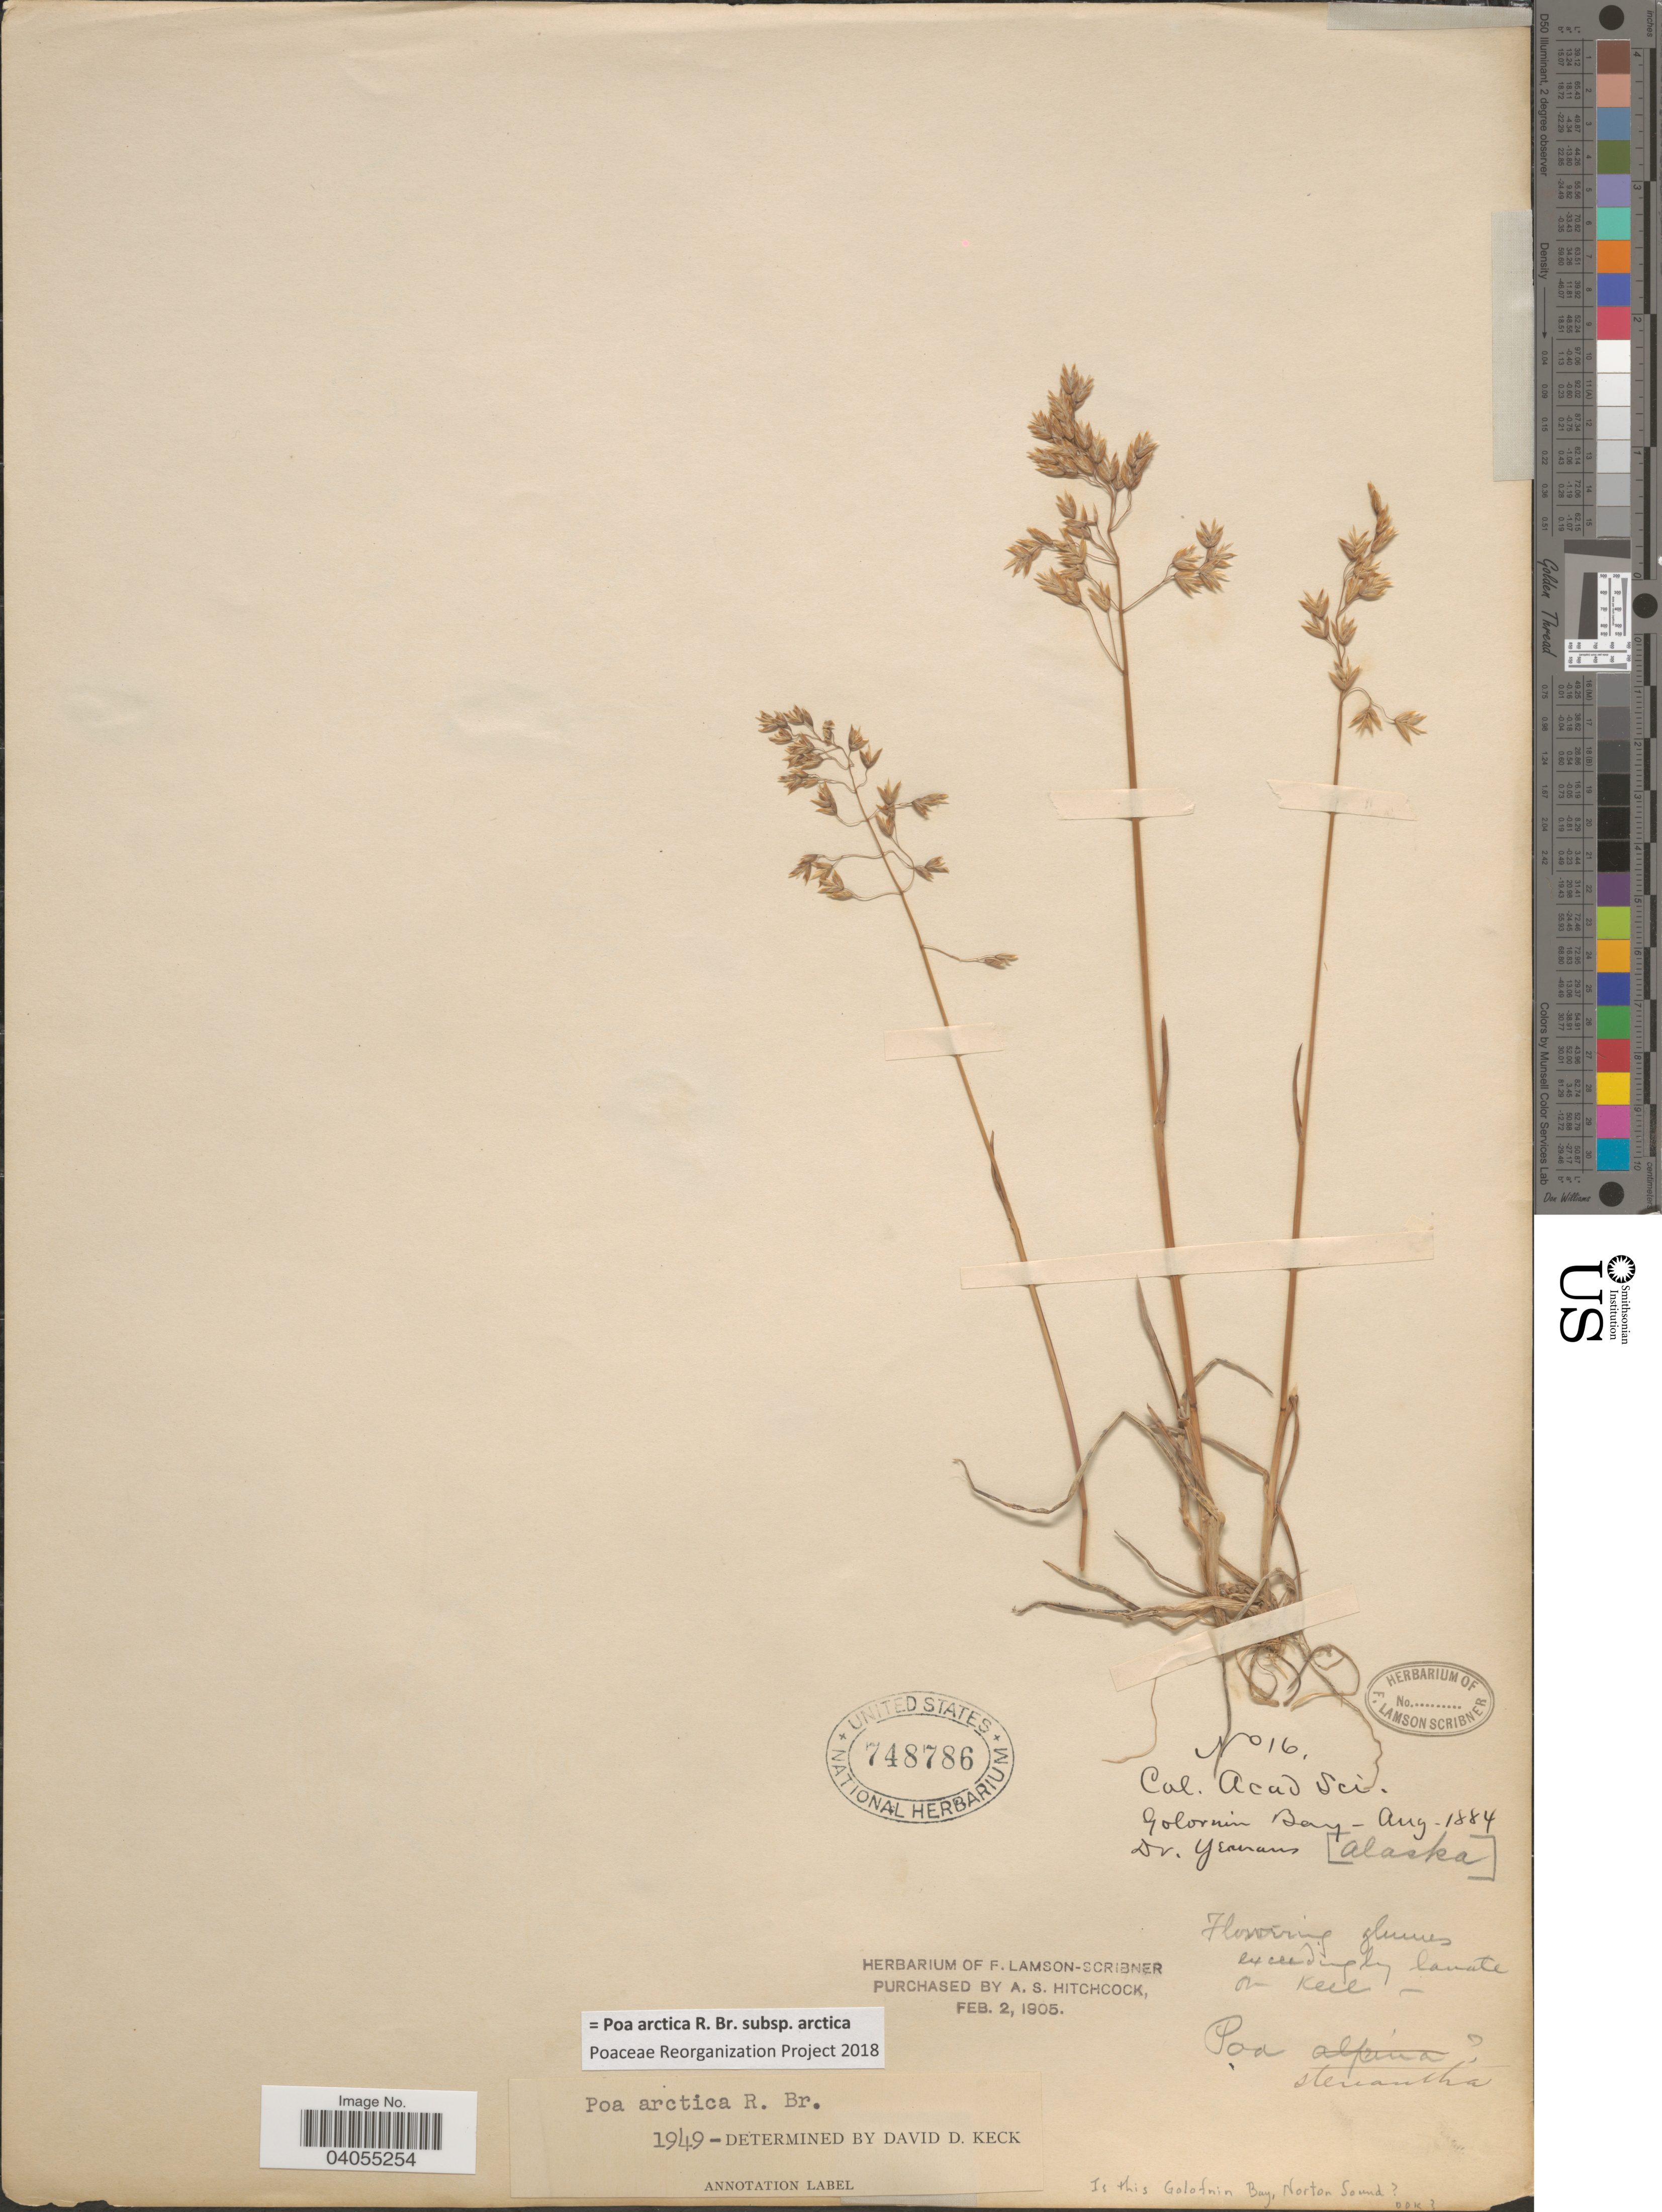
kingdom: Plantae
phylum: Tracheophyta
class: Liliopsida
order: Poales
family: Poaceae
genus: Poa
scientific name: Poa arctica subsp. arctica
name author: R. Br.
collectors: Yewans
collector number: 16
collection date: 1884-08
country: United States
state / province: Alaska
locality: Golornin Bay. Is this Golotnin Bay, Norton Sound [unsure placement].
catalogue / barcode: US 748786